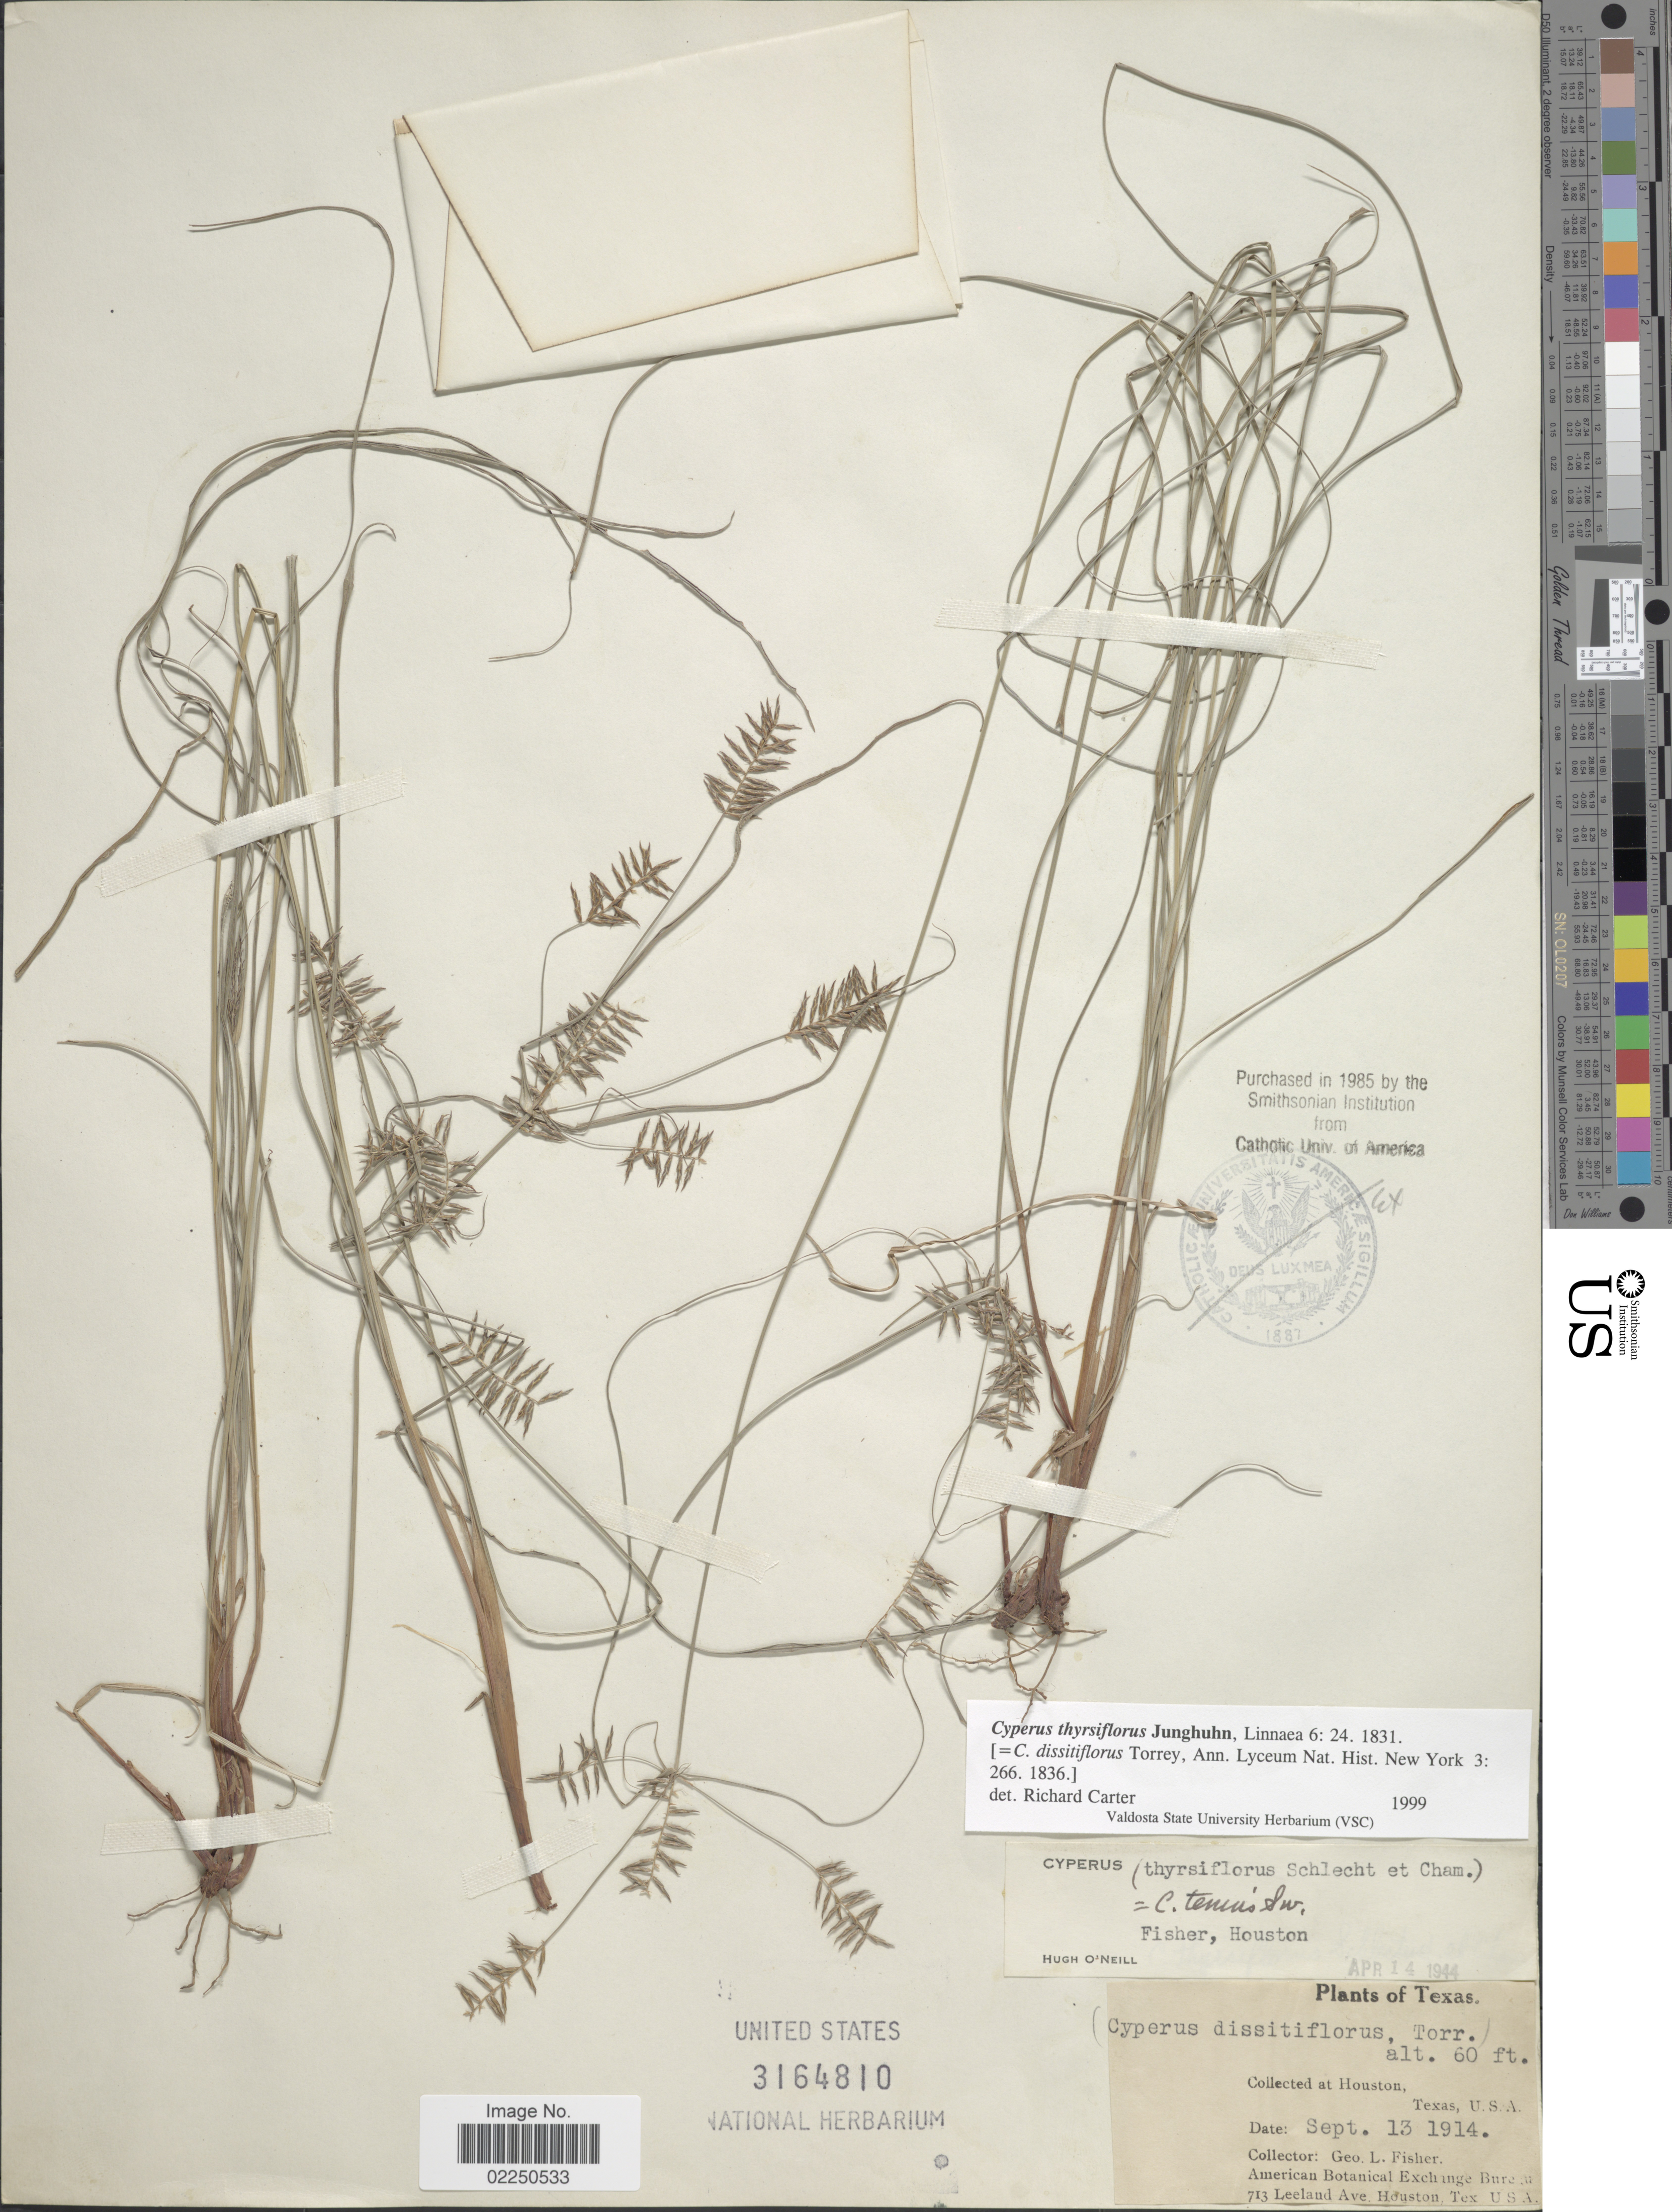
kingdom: Plantae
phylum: Tracheophyta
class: Liliopsida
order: Poales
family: Cyperaceae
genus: Cyperus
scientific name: Cyperus thyrsiflorus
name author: Jungh.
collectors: G. L. Fisher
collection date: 1914-09-13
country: United States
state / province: Texas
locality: Houston, Texas, U.S.A.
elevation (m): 18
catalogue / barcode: US 3164810